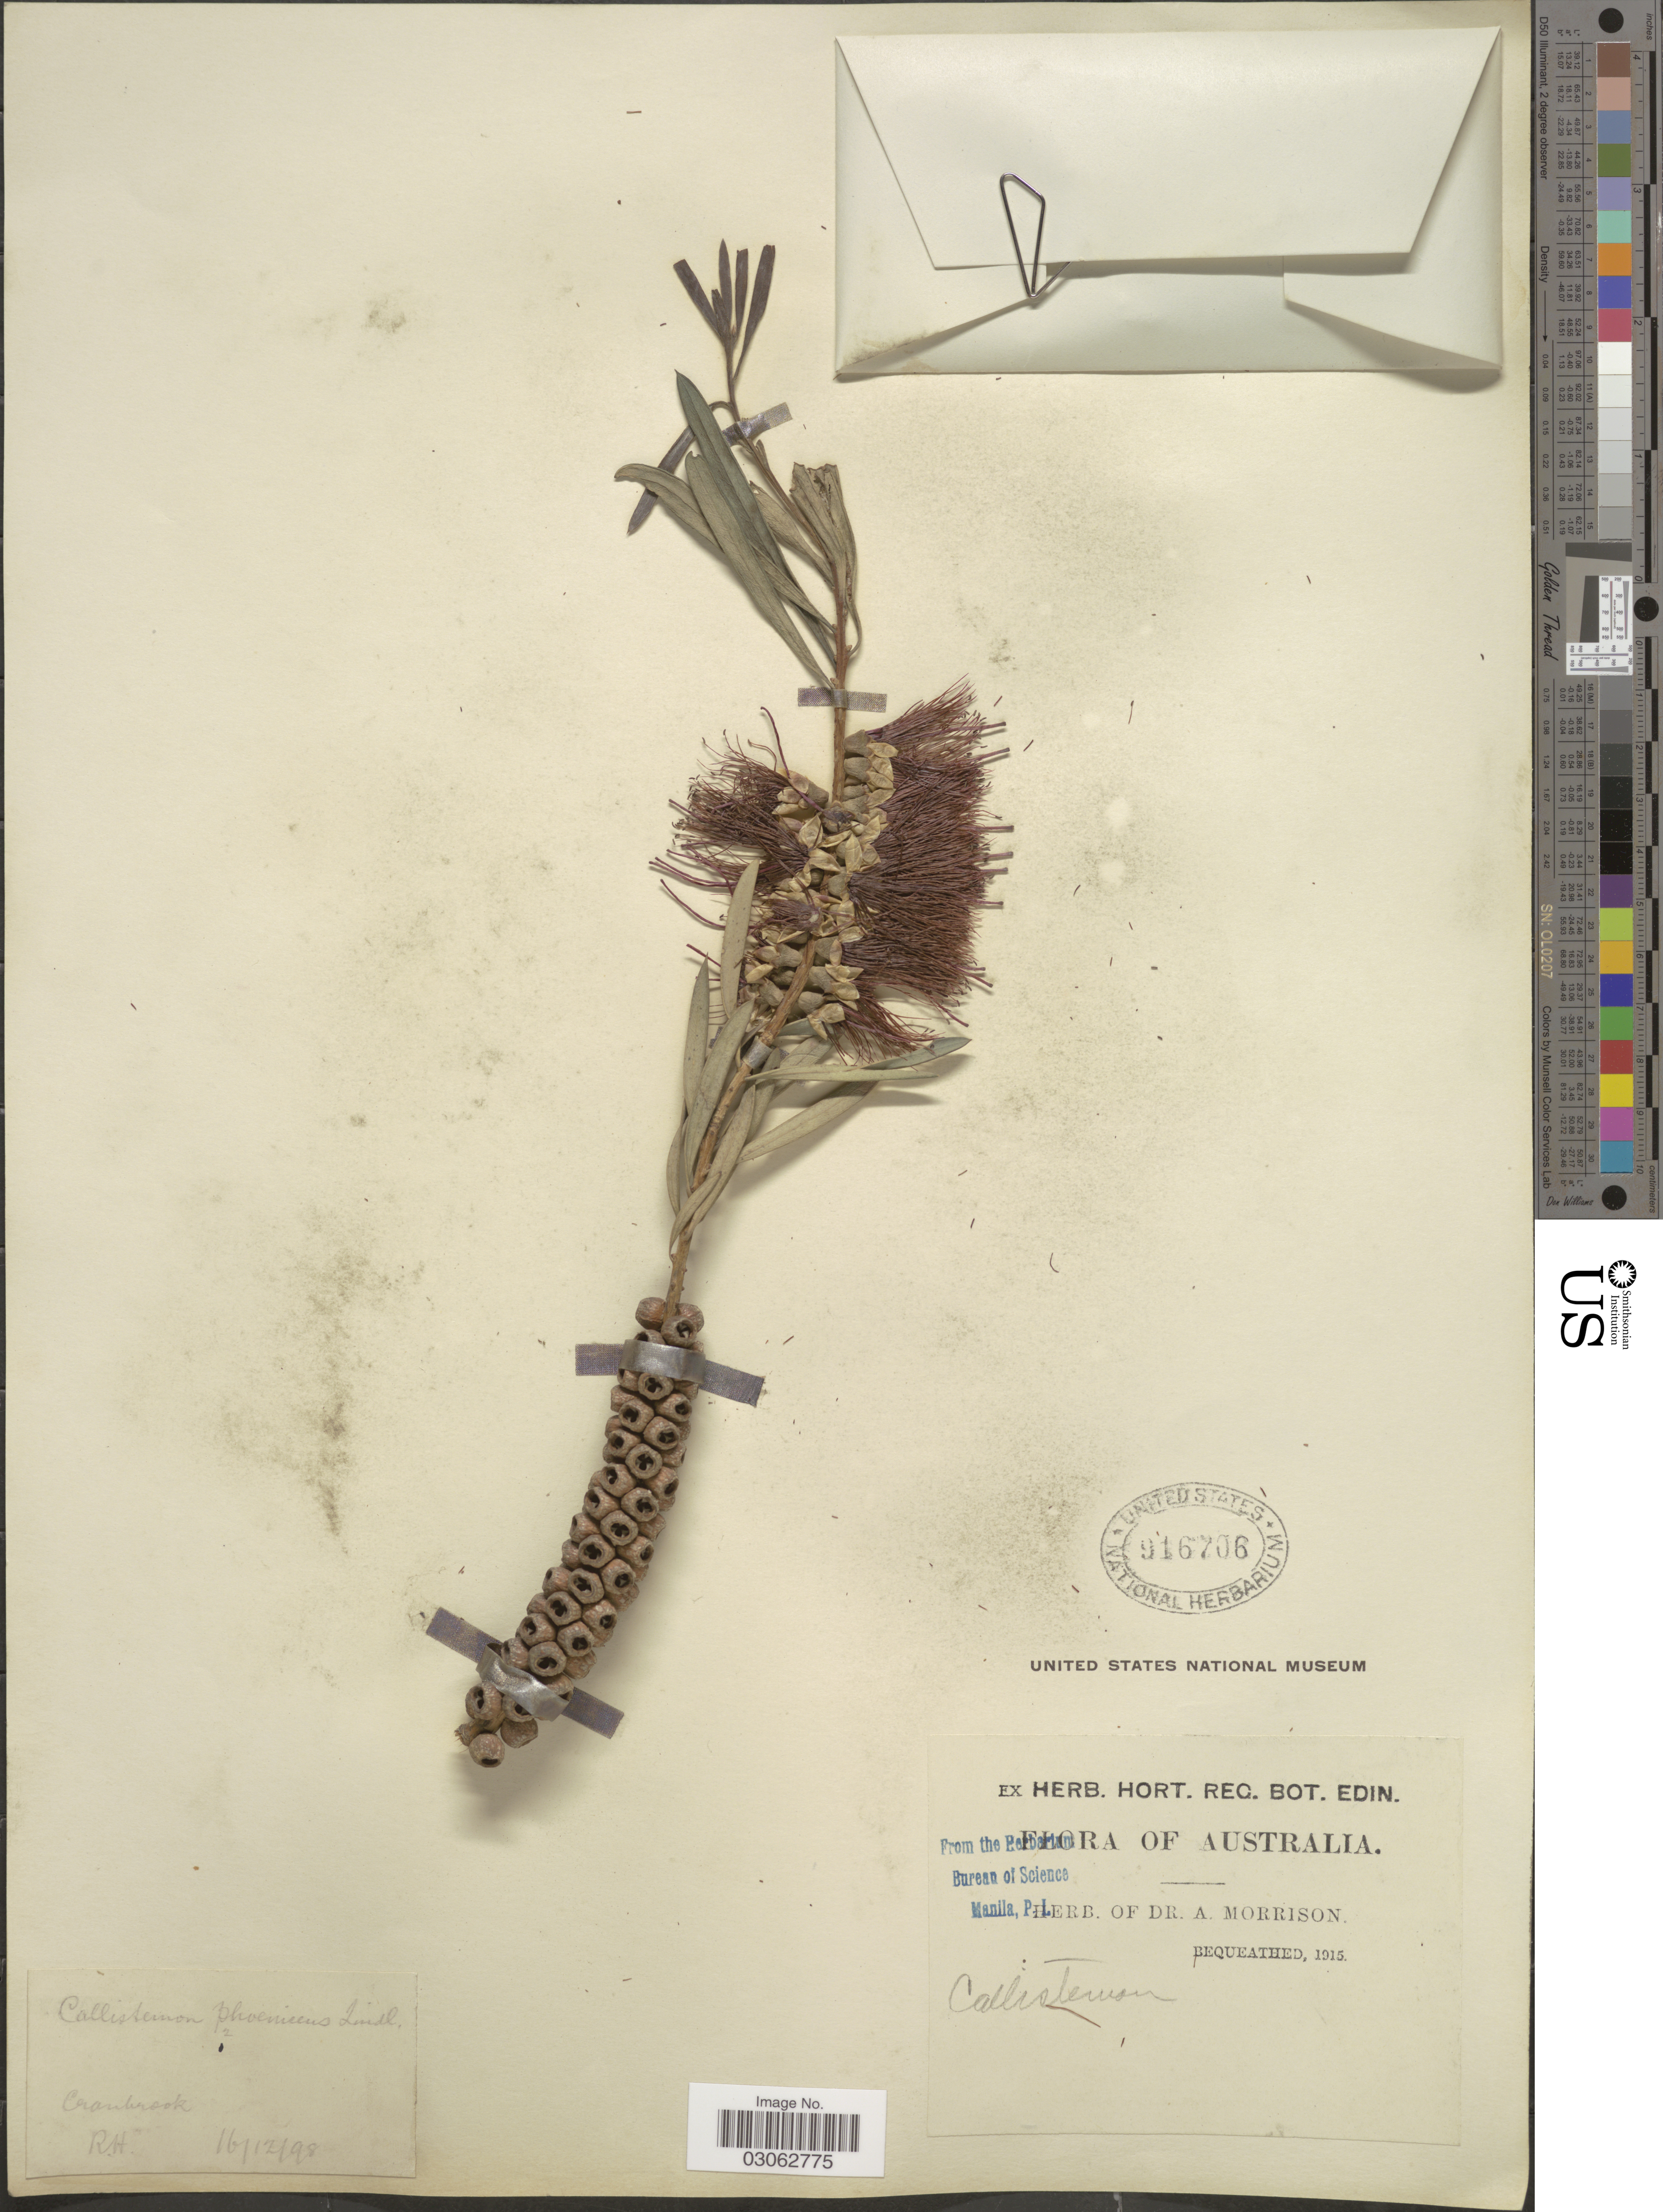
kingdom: Plantae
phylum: Tracheophyta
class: Magnoliopsida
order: Myrtales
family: Myrtaceae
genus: Callistemon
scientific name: Callistemon phoeniceum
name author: Lindl.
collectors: R.H.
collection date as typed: Transcribed d/m/y: 16/12/98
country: Australia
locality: Cranbrook.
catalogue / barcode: US 916706